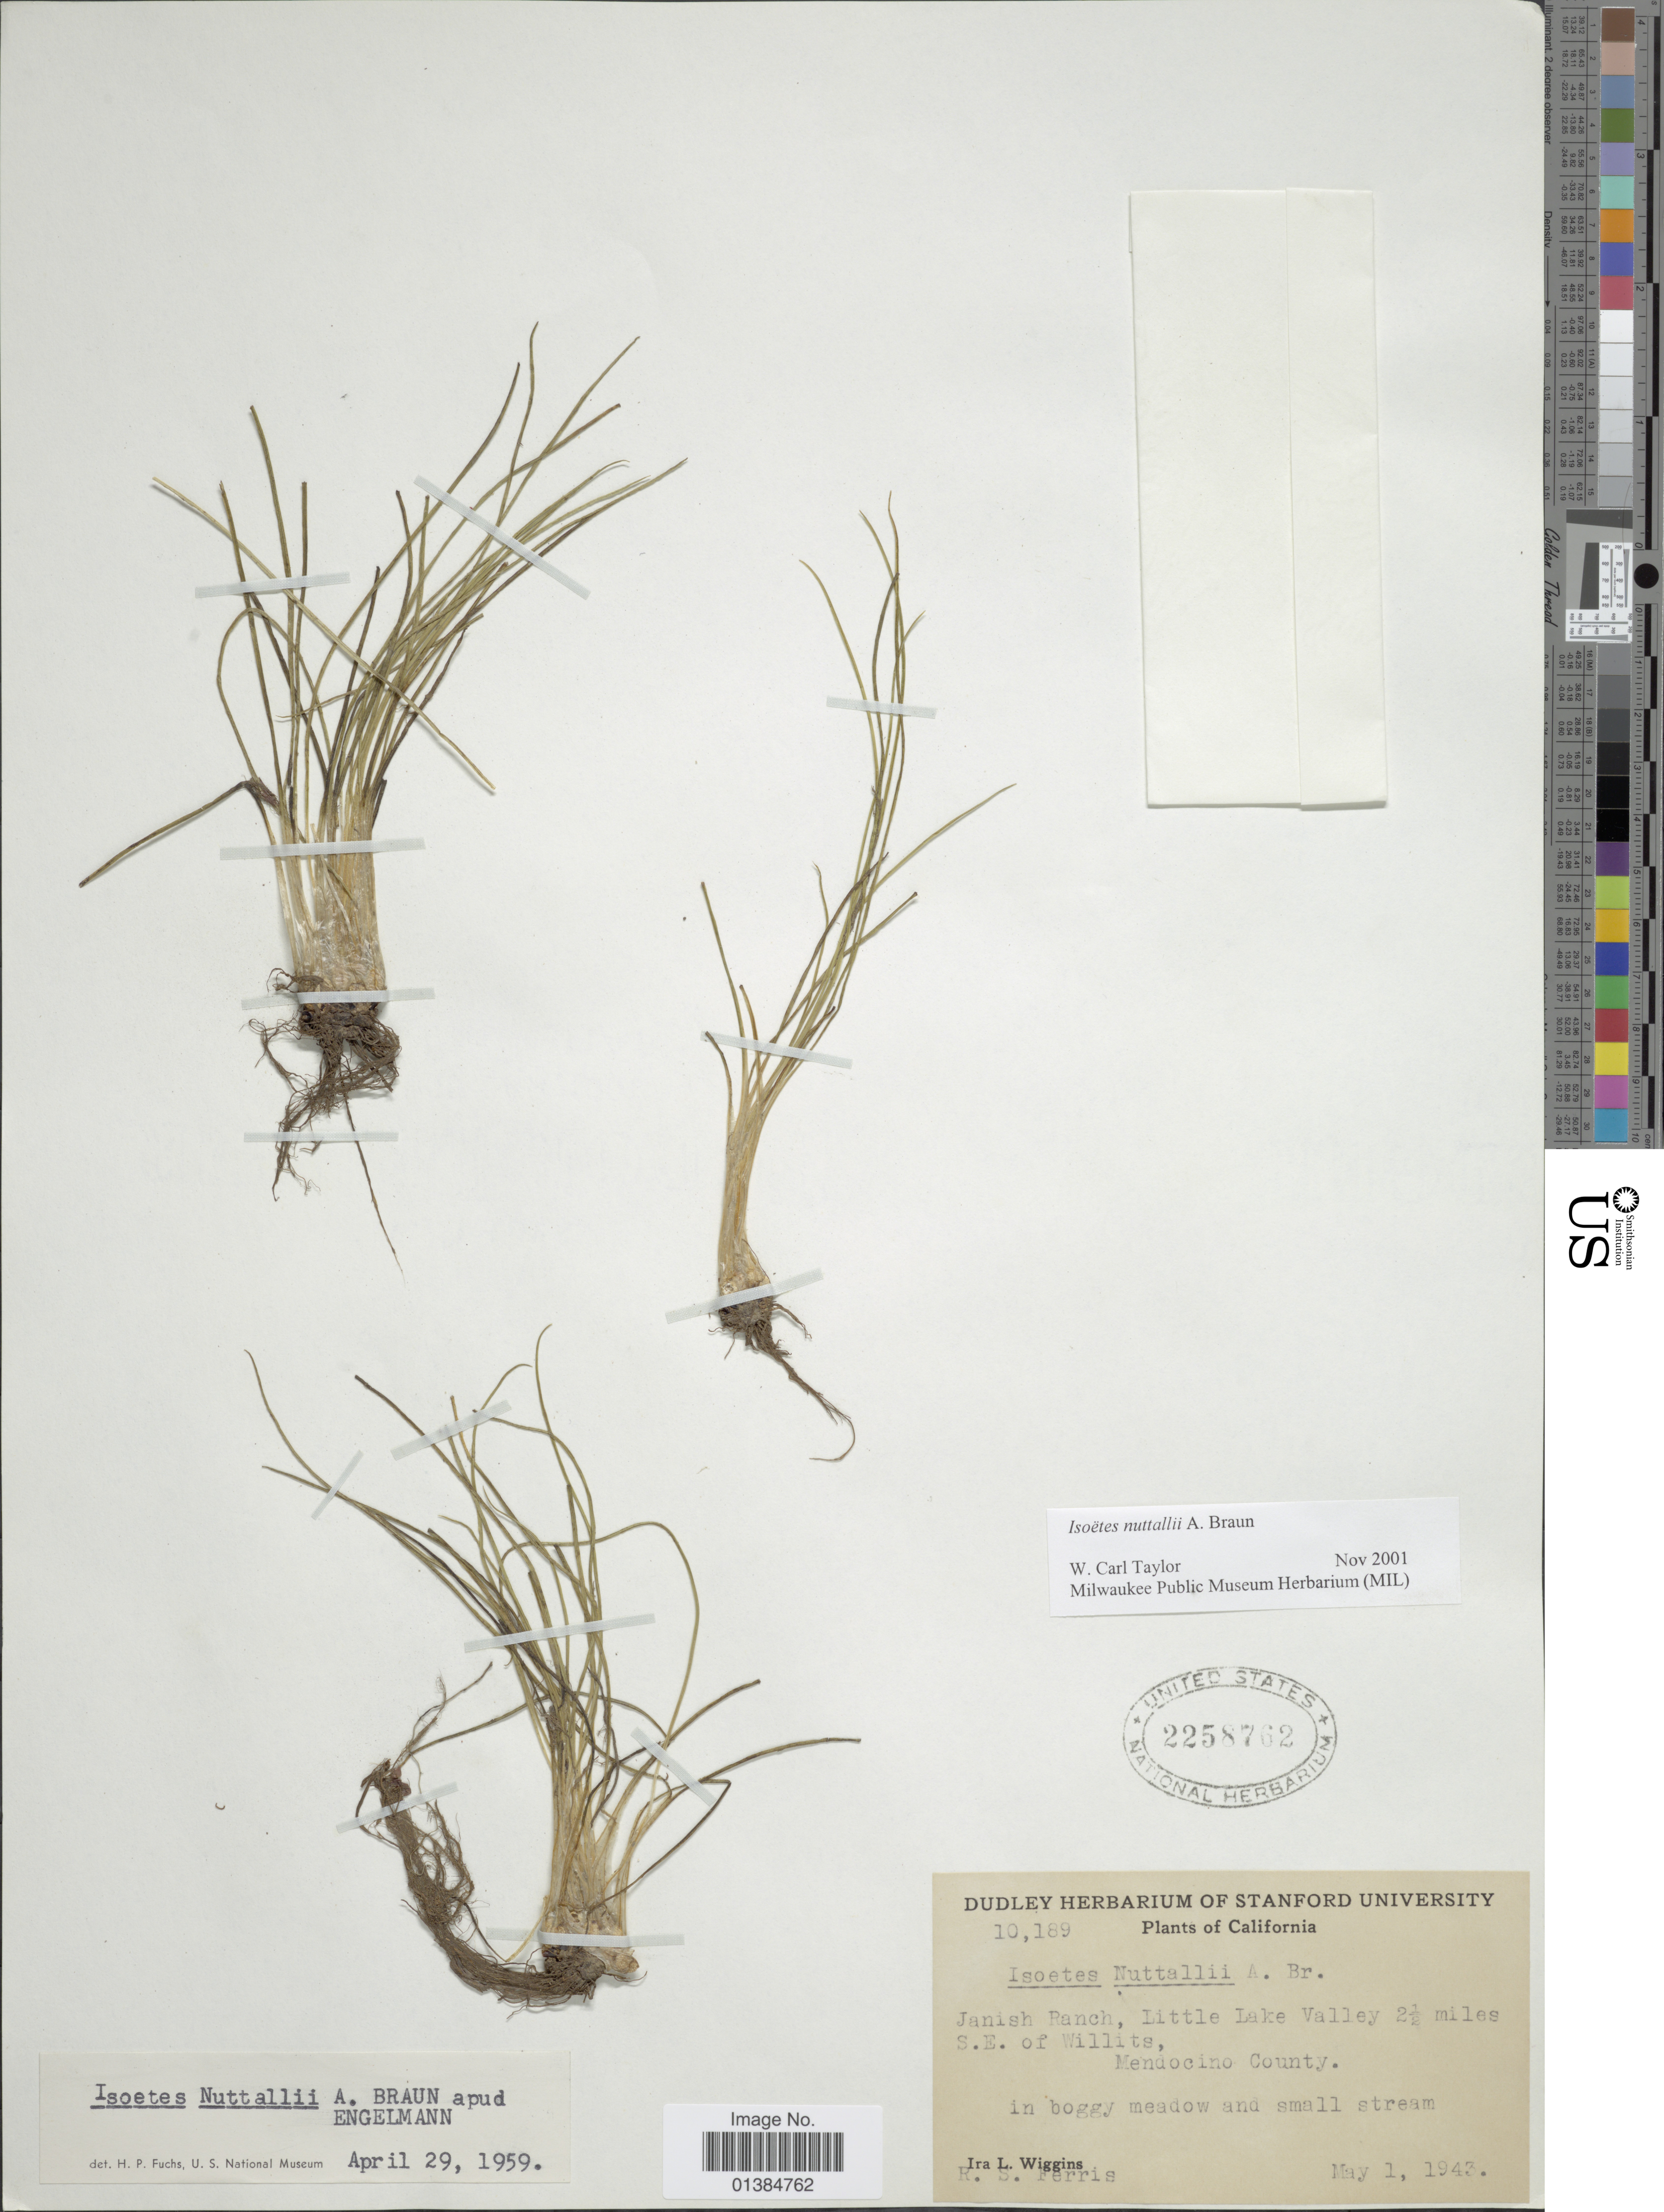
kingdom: Plantae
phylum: Tracheophyta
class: Lycopodiopsida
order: Isoetales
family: Isoetaceae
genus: Isoetes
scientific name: Isoetes nuttallii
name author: A. Braun ex Engelm.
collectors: I. L. Wiggins & R. S. Ferris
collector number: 10189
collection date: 1943-05-01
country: United States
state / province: California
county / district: Mendocino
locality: Janish Ranch, Little Lake Valley 2½ miles S.E. of Willits, Mendocino County.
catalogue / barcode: US 2258762